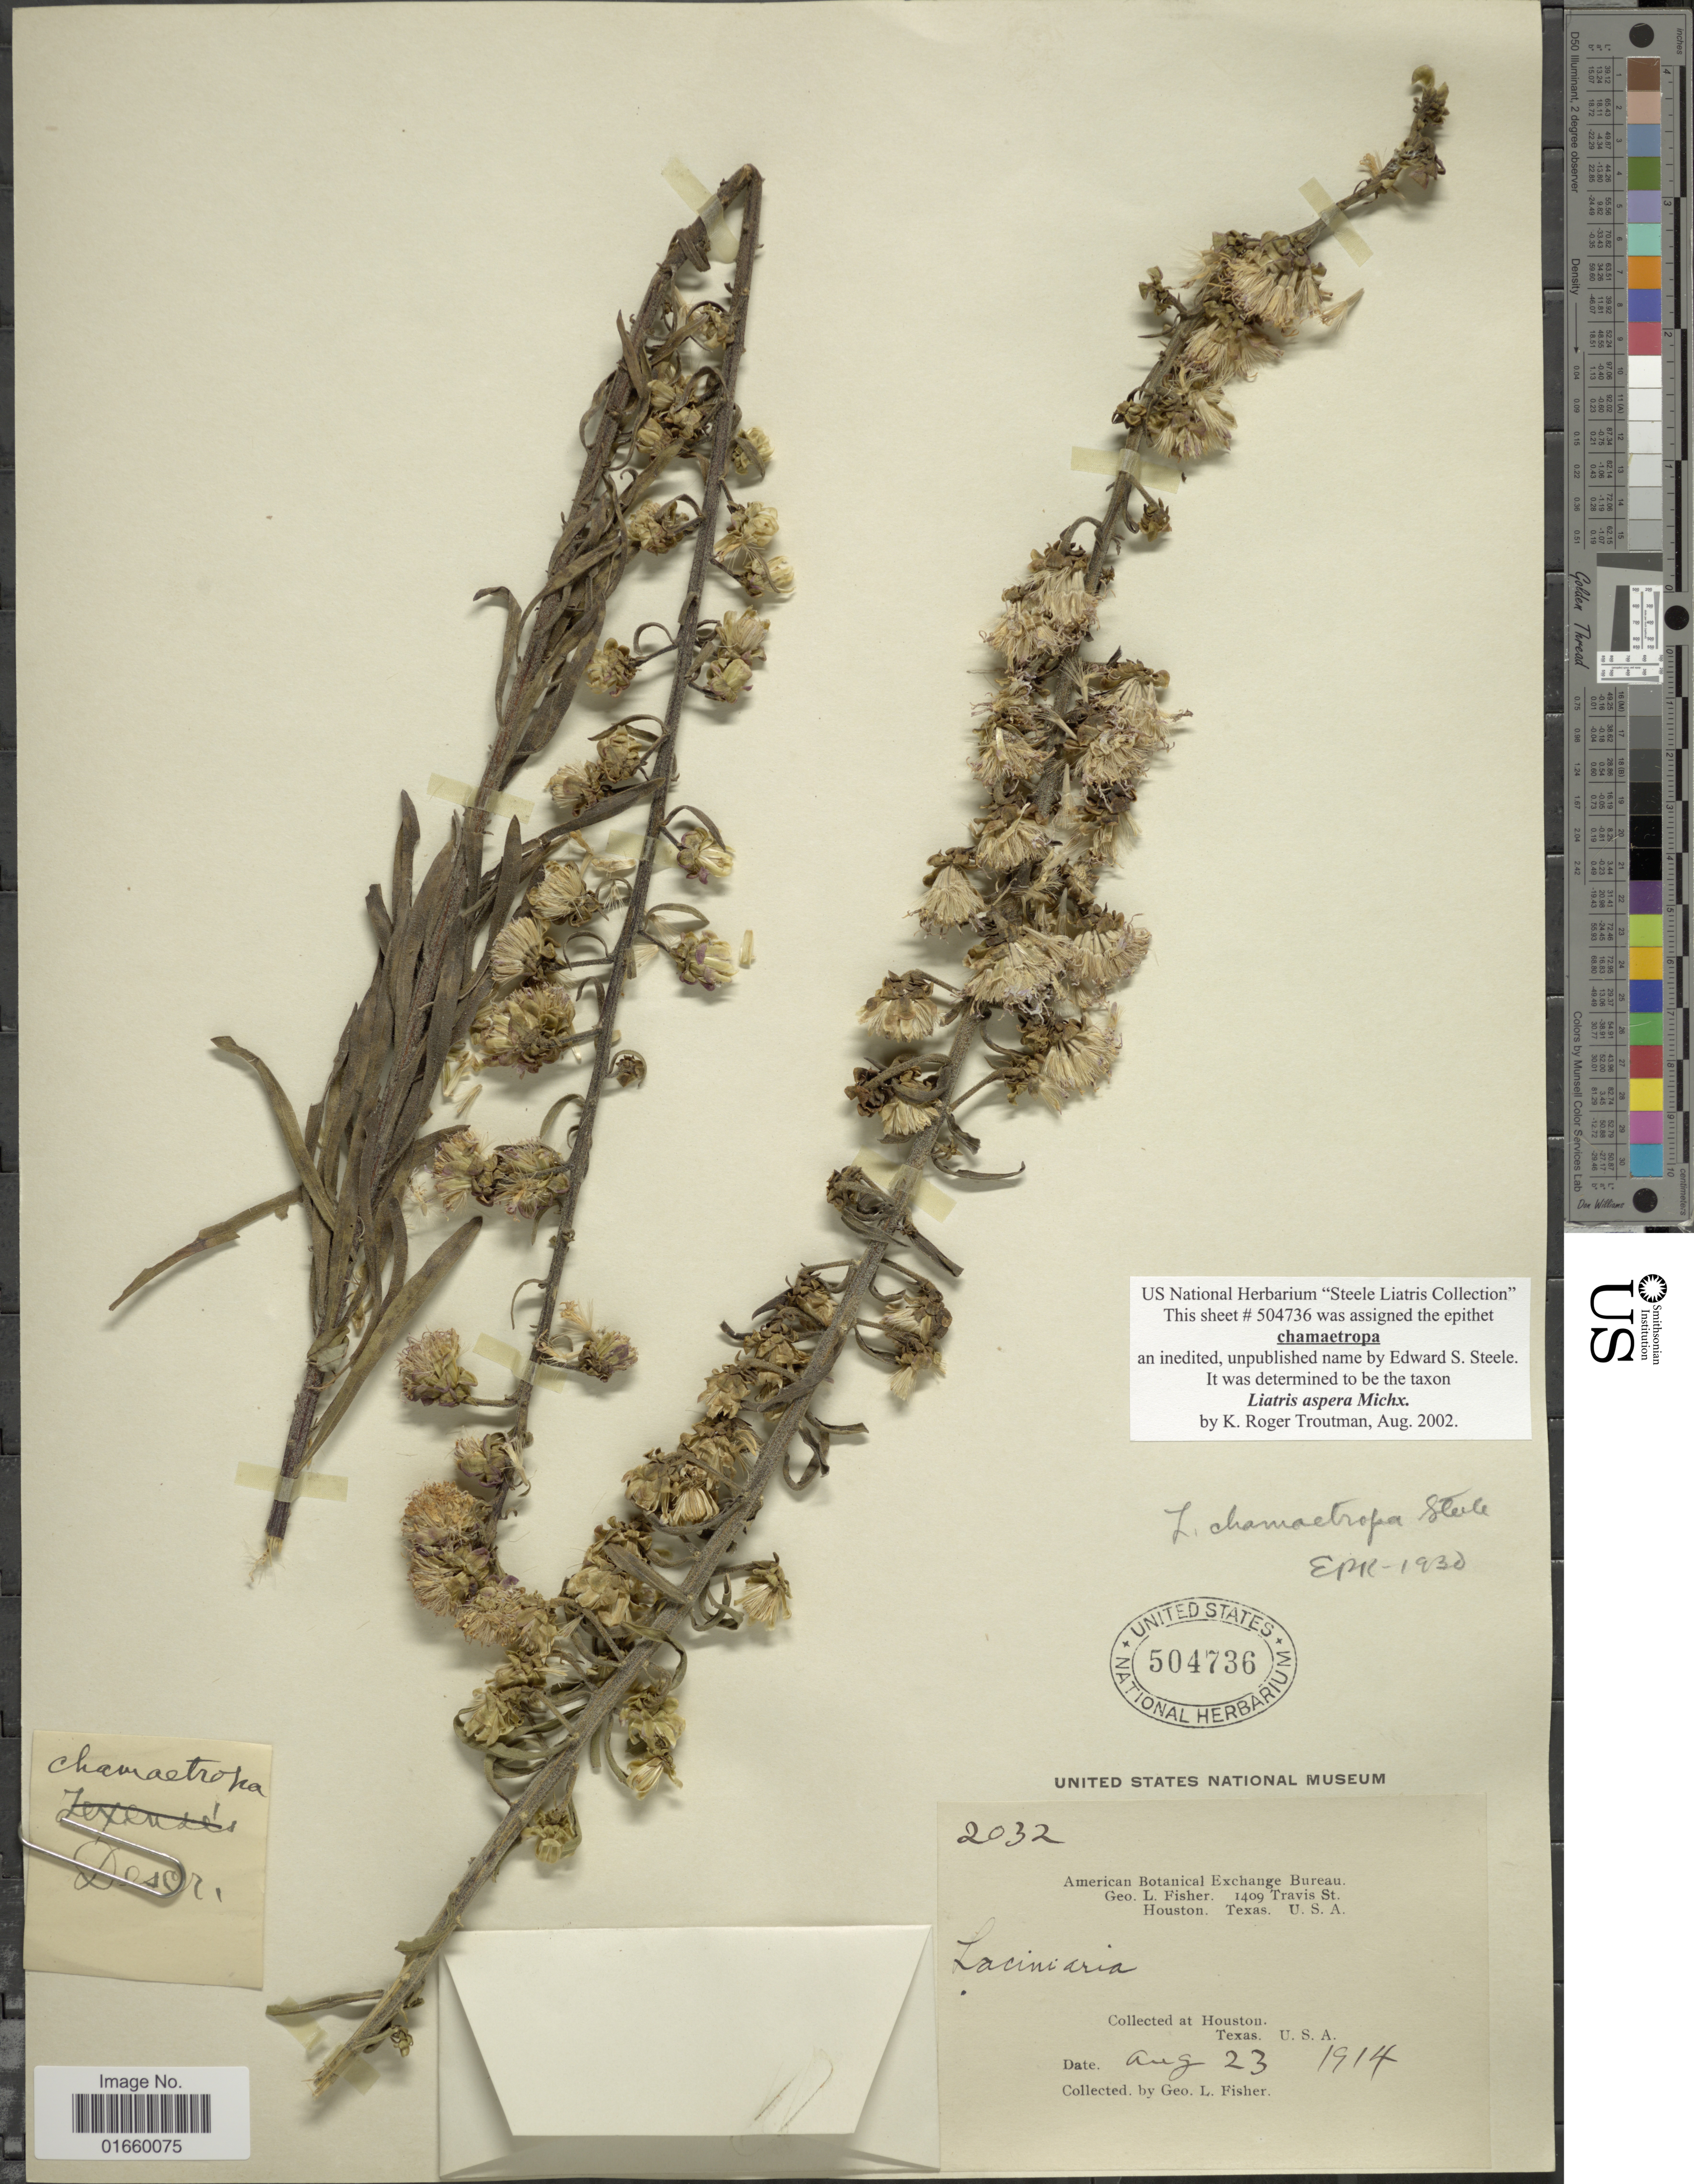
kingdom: Plantae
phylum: Tracheophyta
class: Magnoliopsida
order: Asterales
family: Asteraceae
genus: Liatris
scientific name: Liatris aspera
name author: Michx.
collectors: G. L. Fisher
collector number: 2032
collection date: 1914-08-23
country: United States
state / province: Texas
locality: Houston, Texas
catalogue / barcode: US 504736